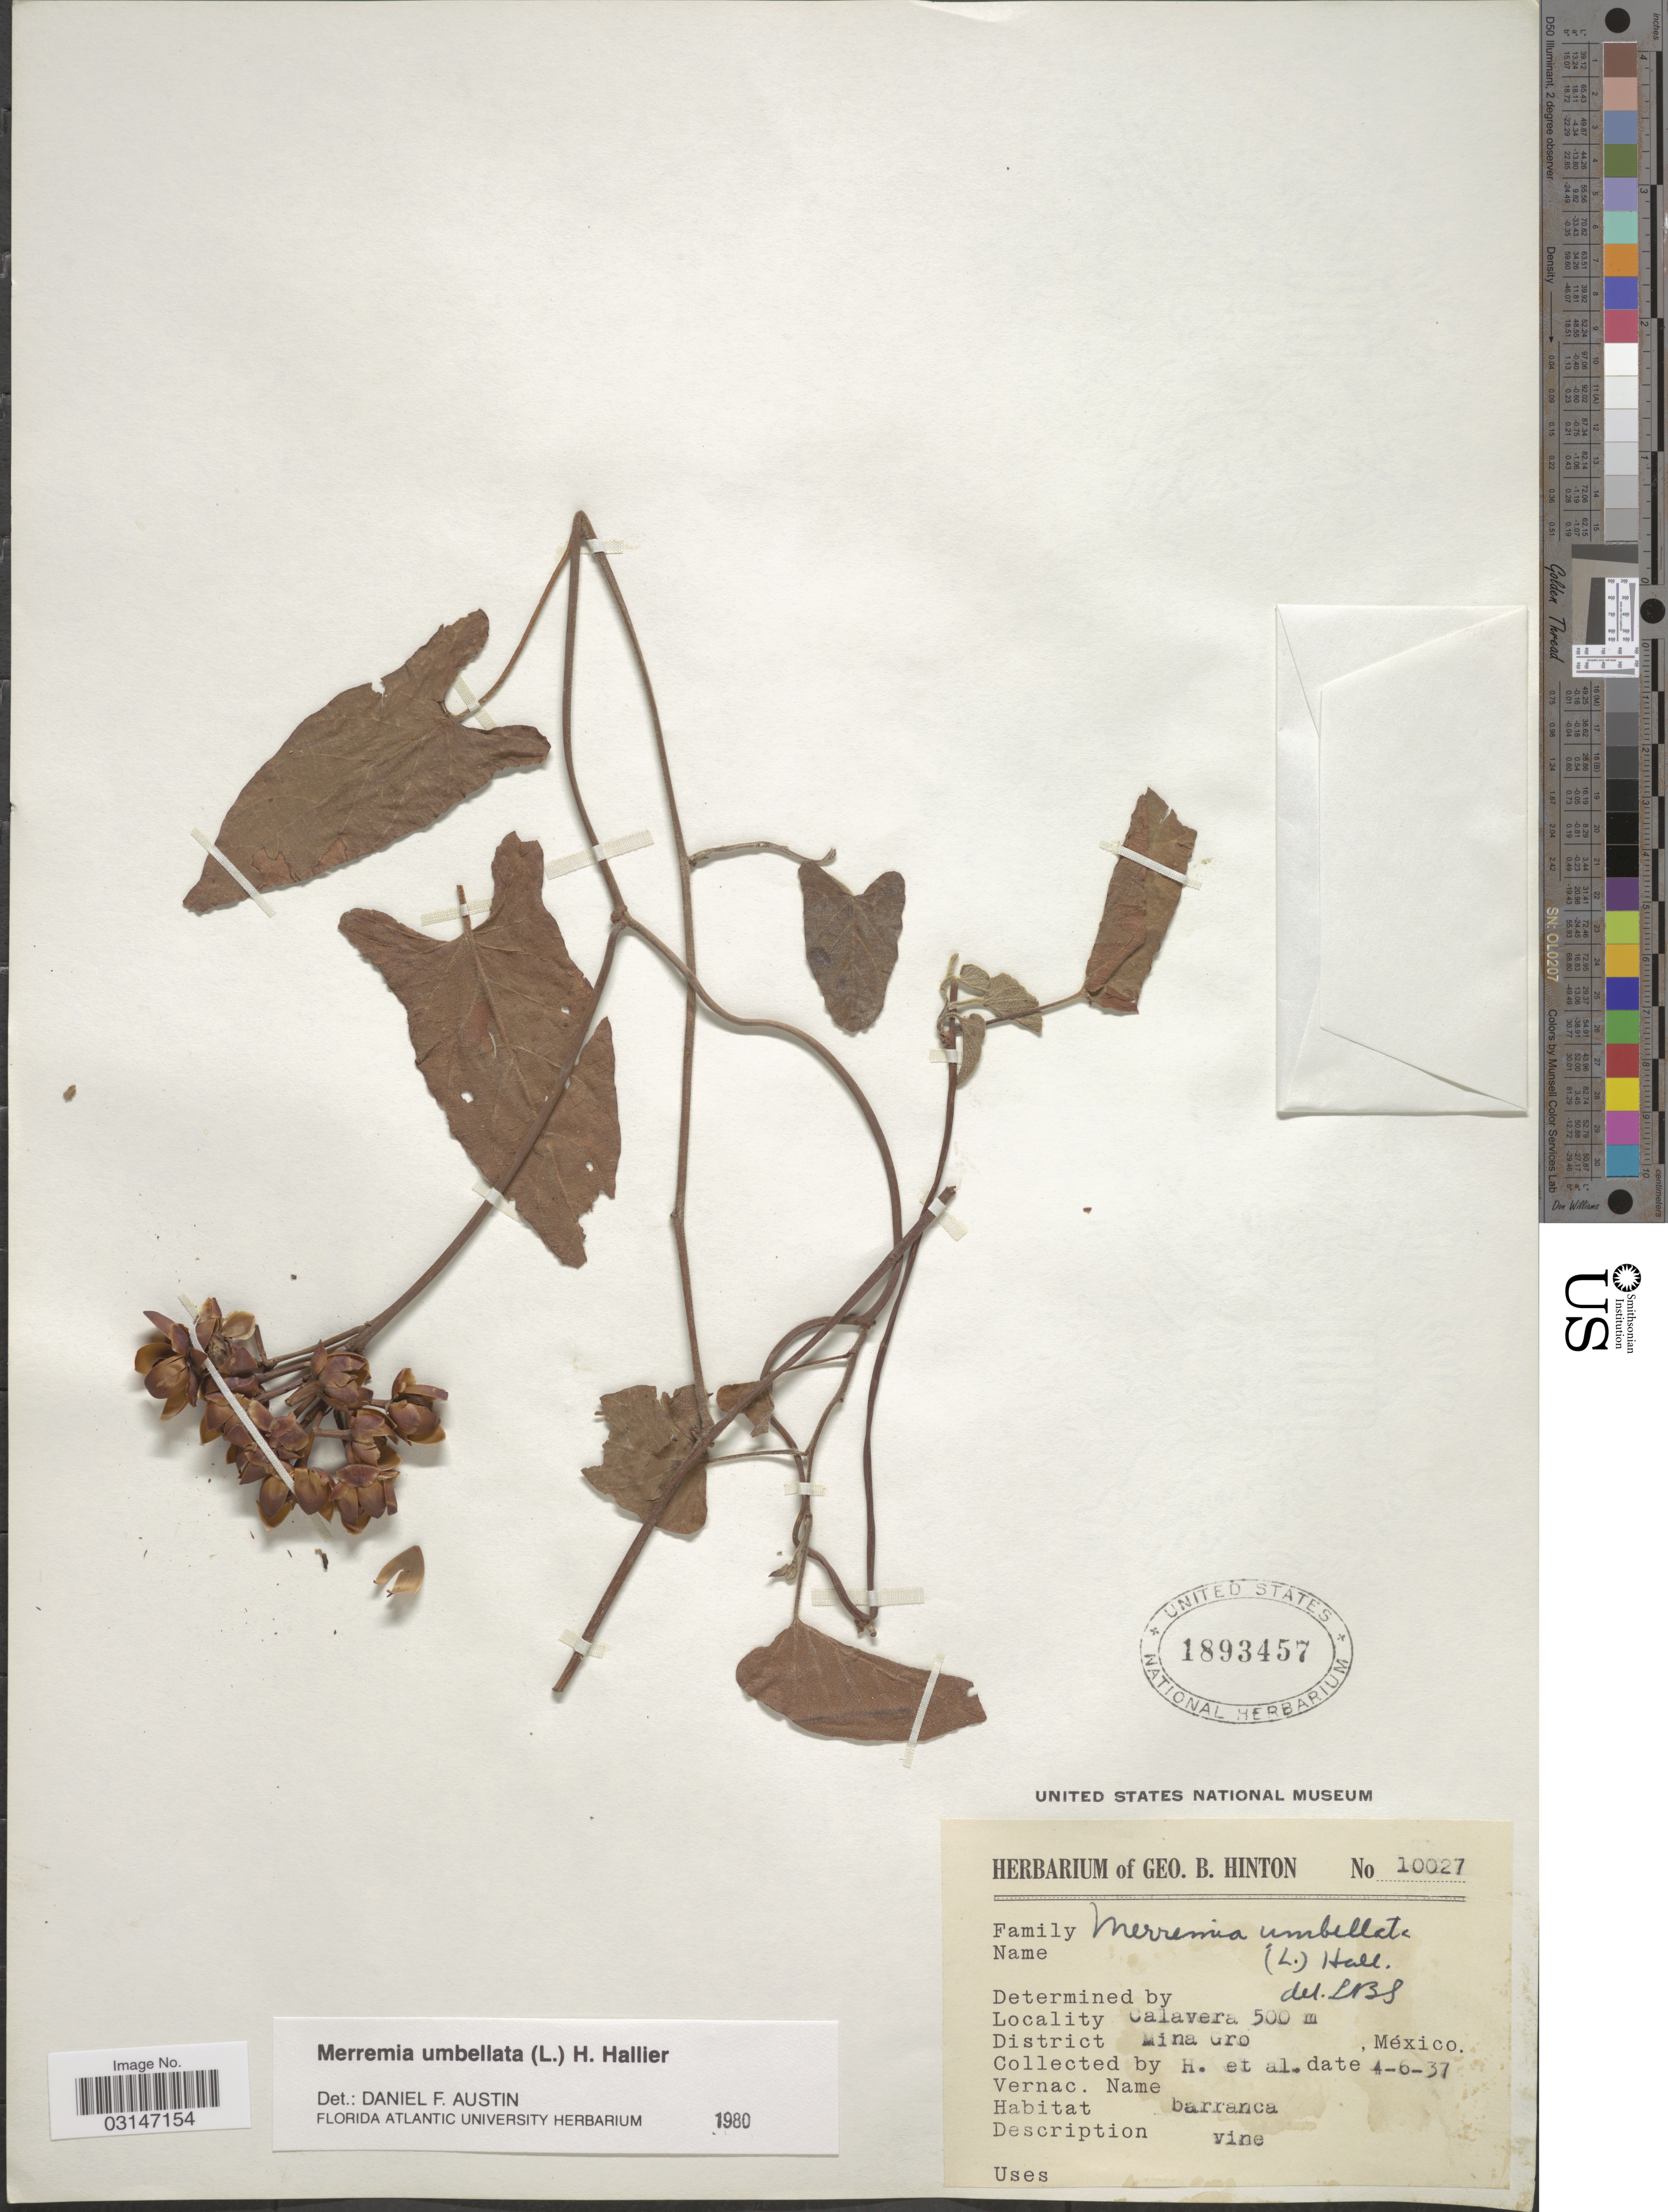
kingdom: Plantae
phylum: Tracheophyta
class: Magnoliopsida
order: Solanales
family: Convolvulaceae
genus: Camonea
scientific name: Camonea umbellata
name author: (L.) A. R. Simões & Staples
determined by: Strong, Mark T., (BOT), Smithsonian Institution - National Museum of Natural History (UNITED STATES)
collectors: G. B. Hinton & et al.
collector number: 10027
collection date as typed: Transcribed d/m/y: 4/6/37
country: Mexico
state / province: Guerrero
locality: Calavera, District Mina .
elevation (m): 500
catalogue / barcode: US 1893457